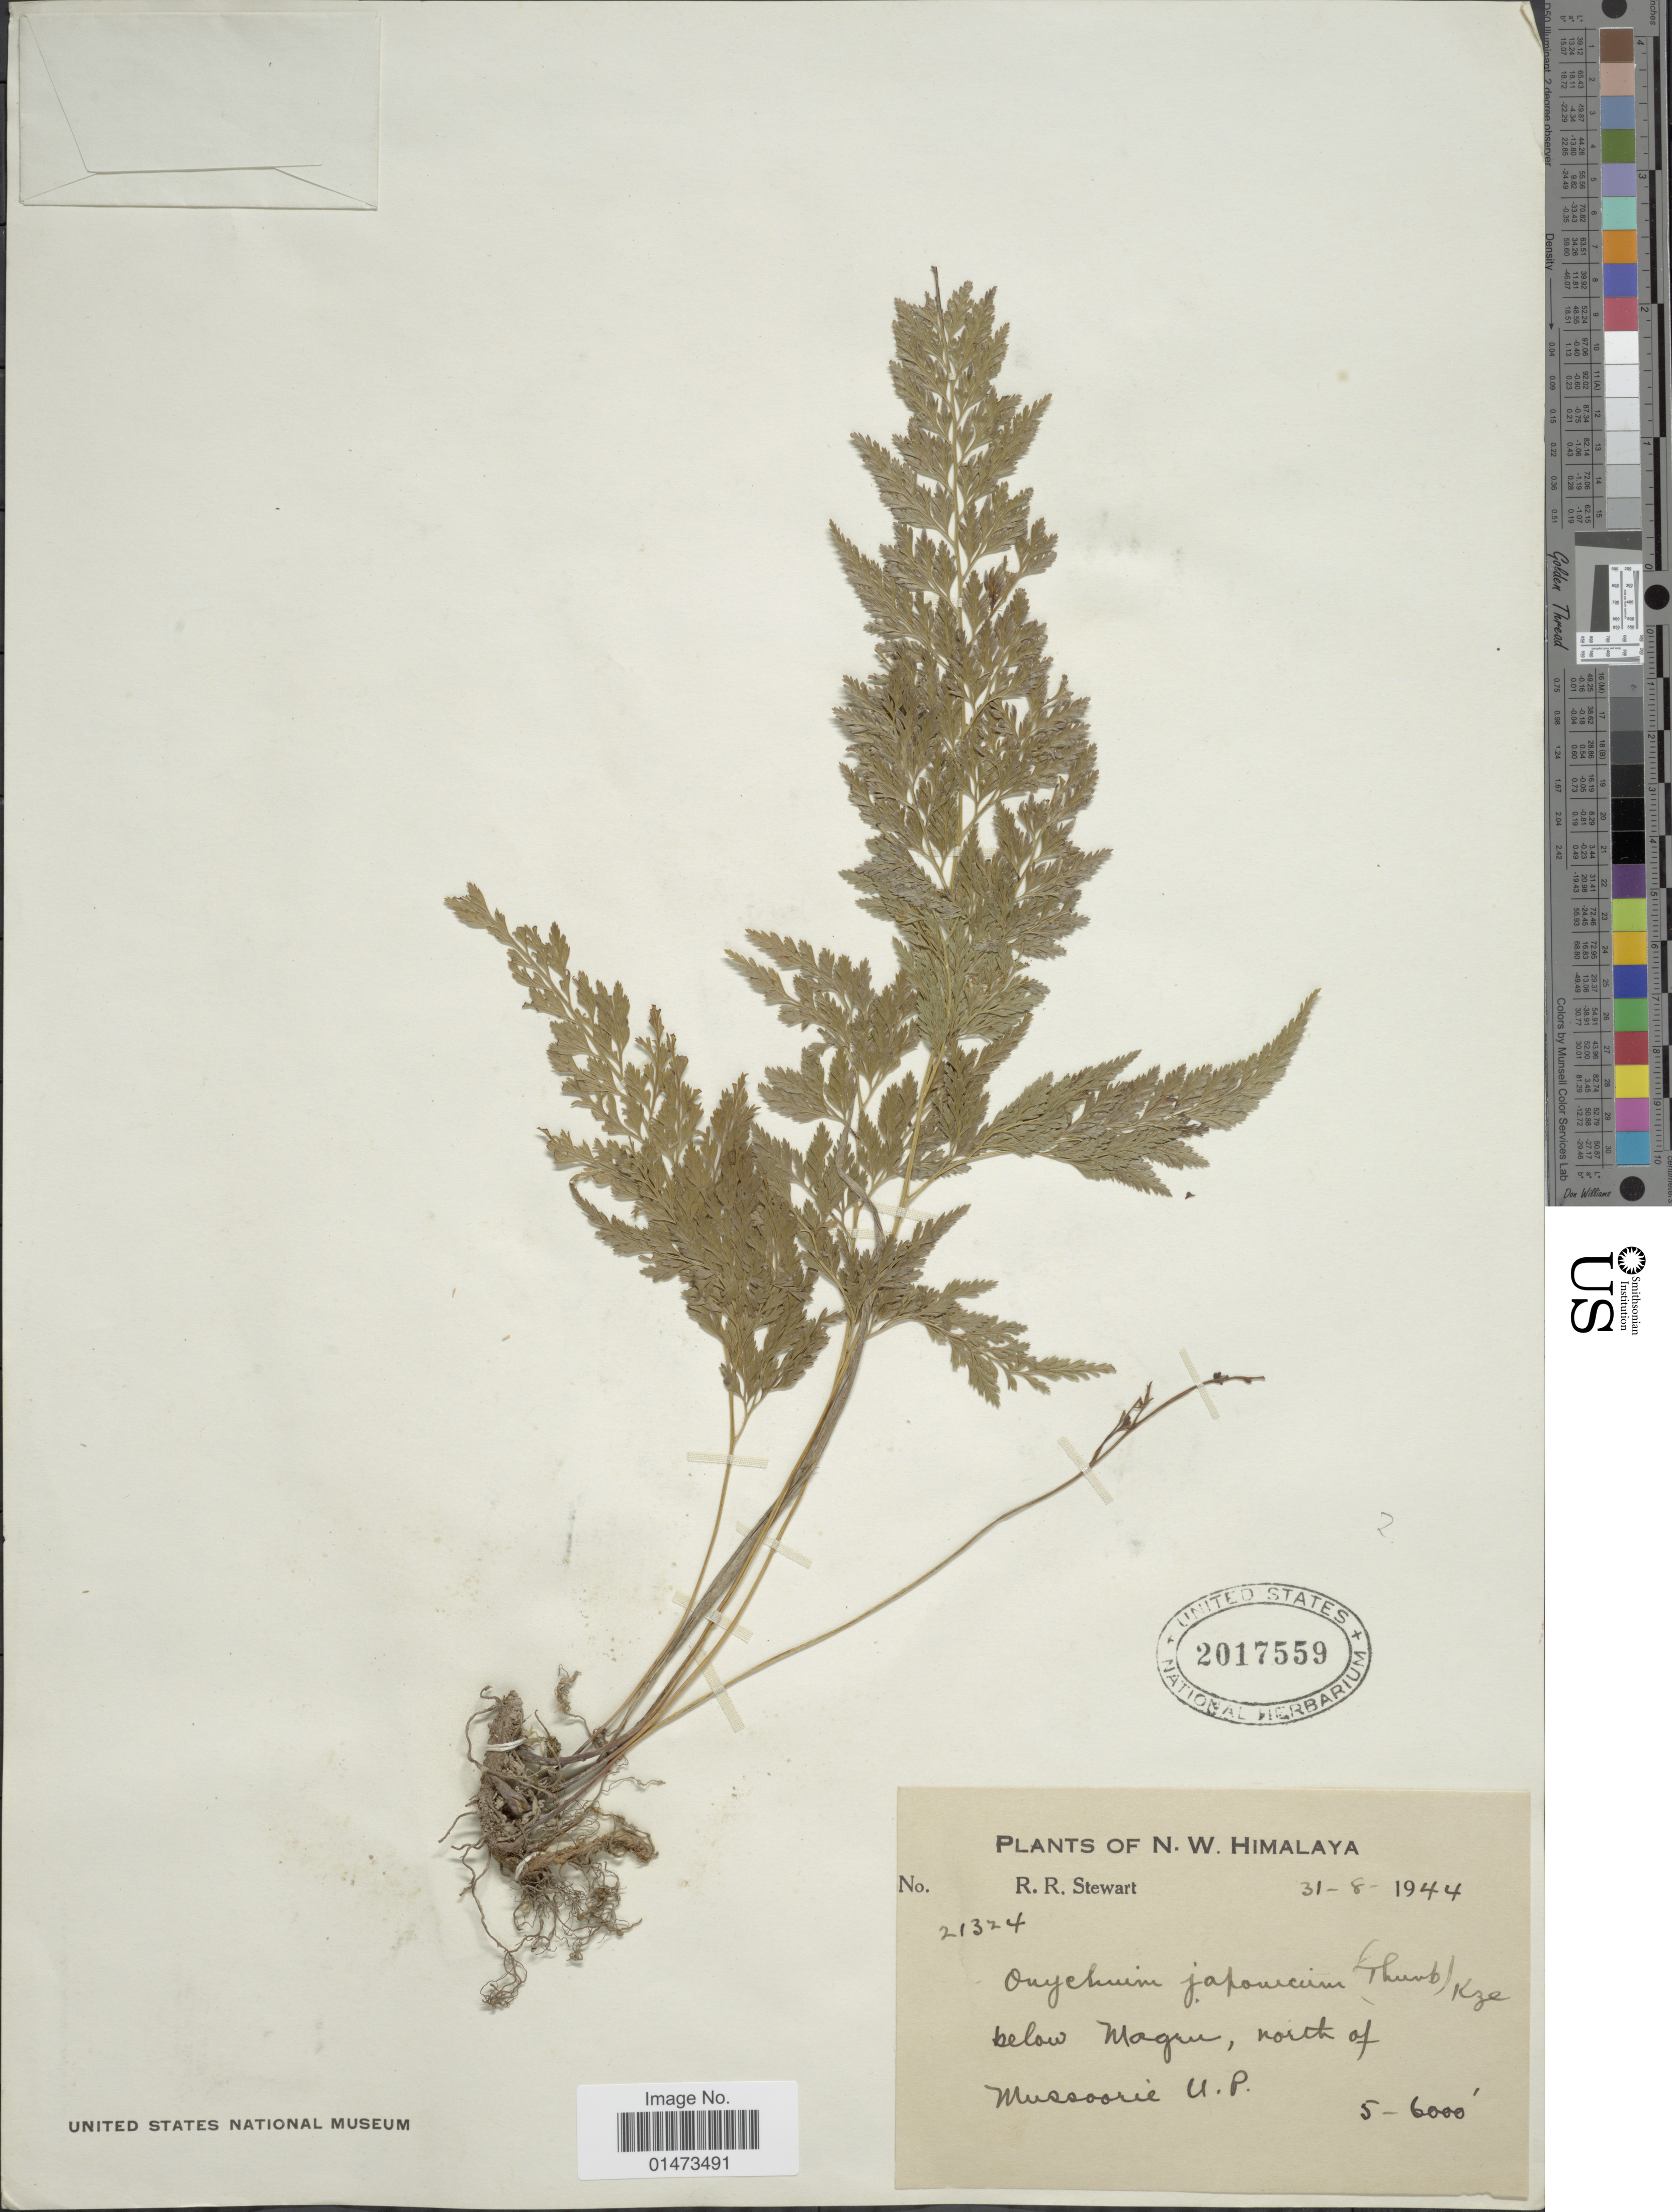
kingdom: Plantae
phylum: Tracheophyta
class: Polypodiopsida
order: Polypodiales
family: Pteridaceae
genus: Onychium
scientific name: Onychium sp.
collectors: R. R. Stewart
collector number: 21324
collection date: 1944-08-31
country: India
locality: N.W. Himalaya, below Magru, north of Mussoorie U.P.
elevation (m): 1524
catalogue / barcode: US 2017559